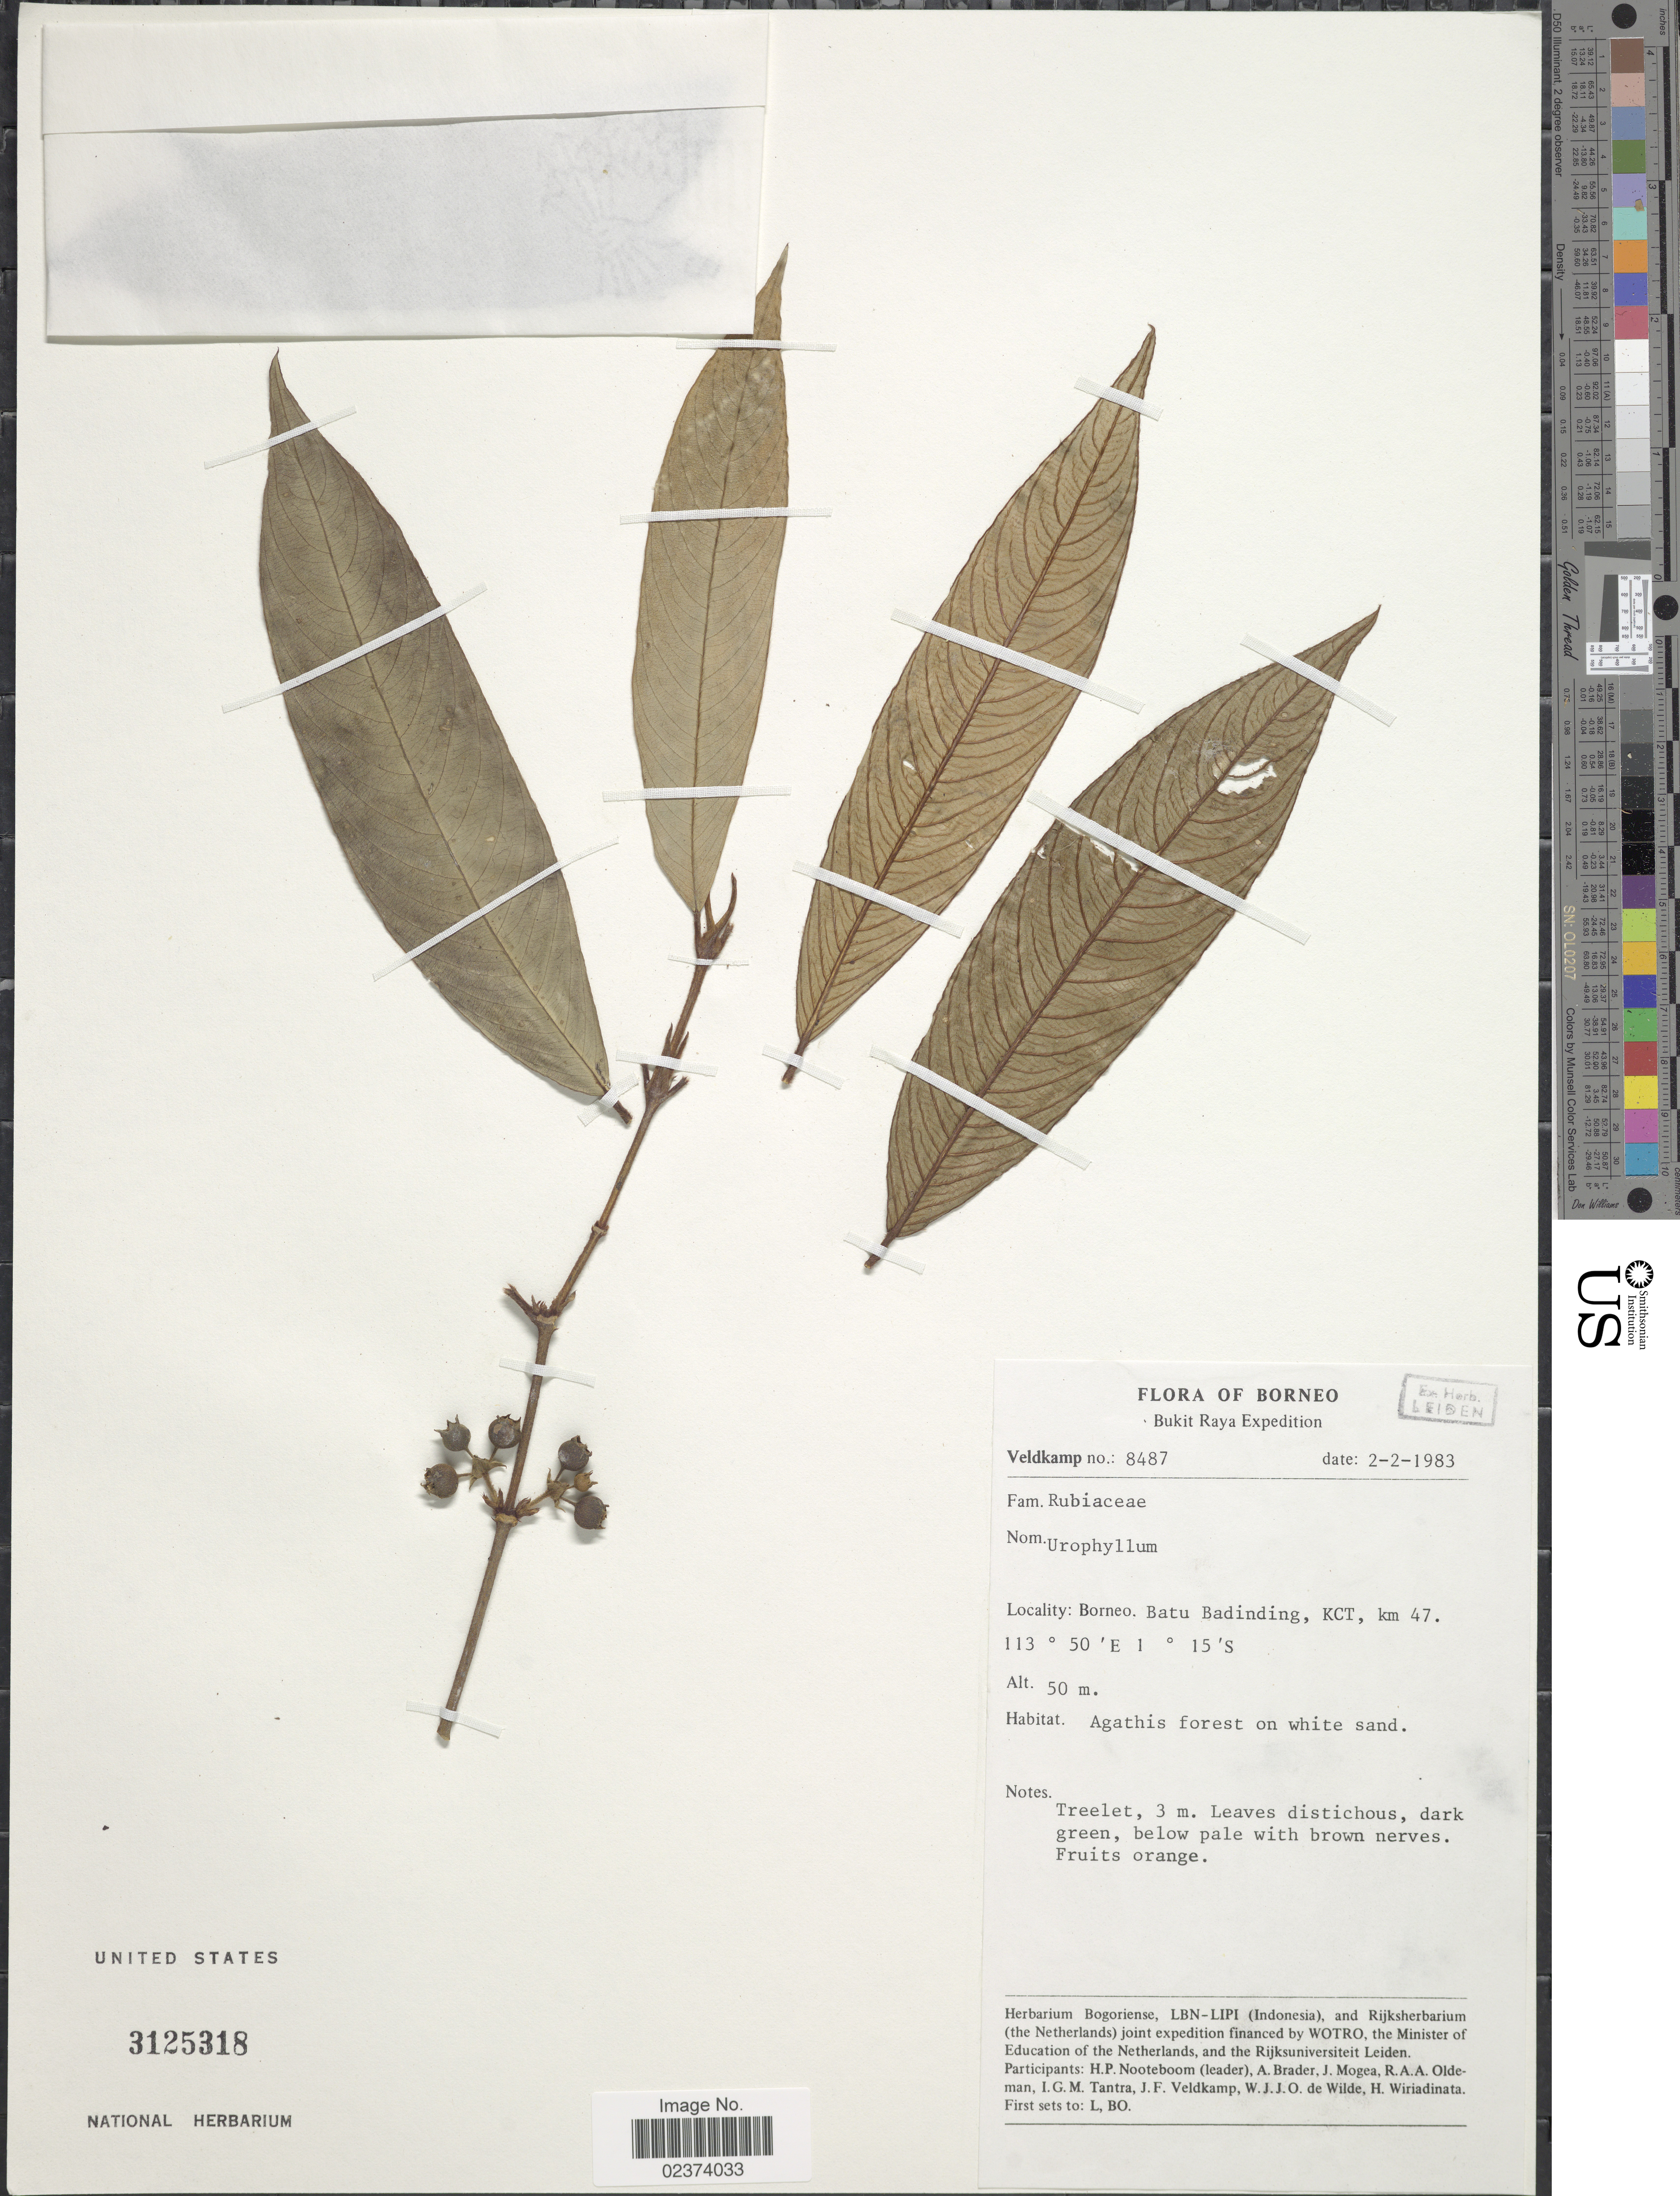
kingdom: Plantae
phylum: Tracheophyta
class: Magnoliopsida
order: Gentianales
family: Rubiaceae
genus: Urophyllum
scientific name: Urophyllum sp.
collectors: H. P. Nooteboom, A. Brader, J. Mogea, R. Oldeman & et al.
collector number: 8487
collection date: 1983-02-02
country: Indonesia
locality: Borneo, Bukit Raya, Borneo, Batu Badinging, KCT 47 km.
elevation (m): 50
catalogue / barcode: US 3125318